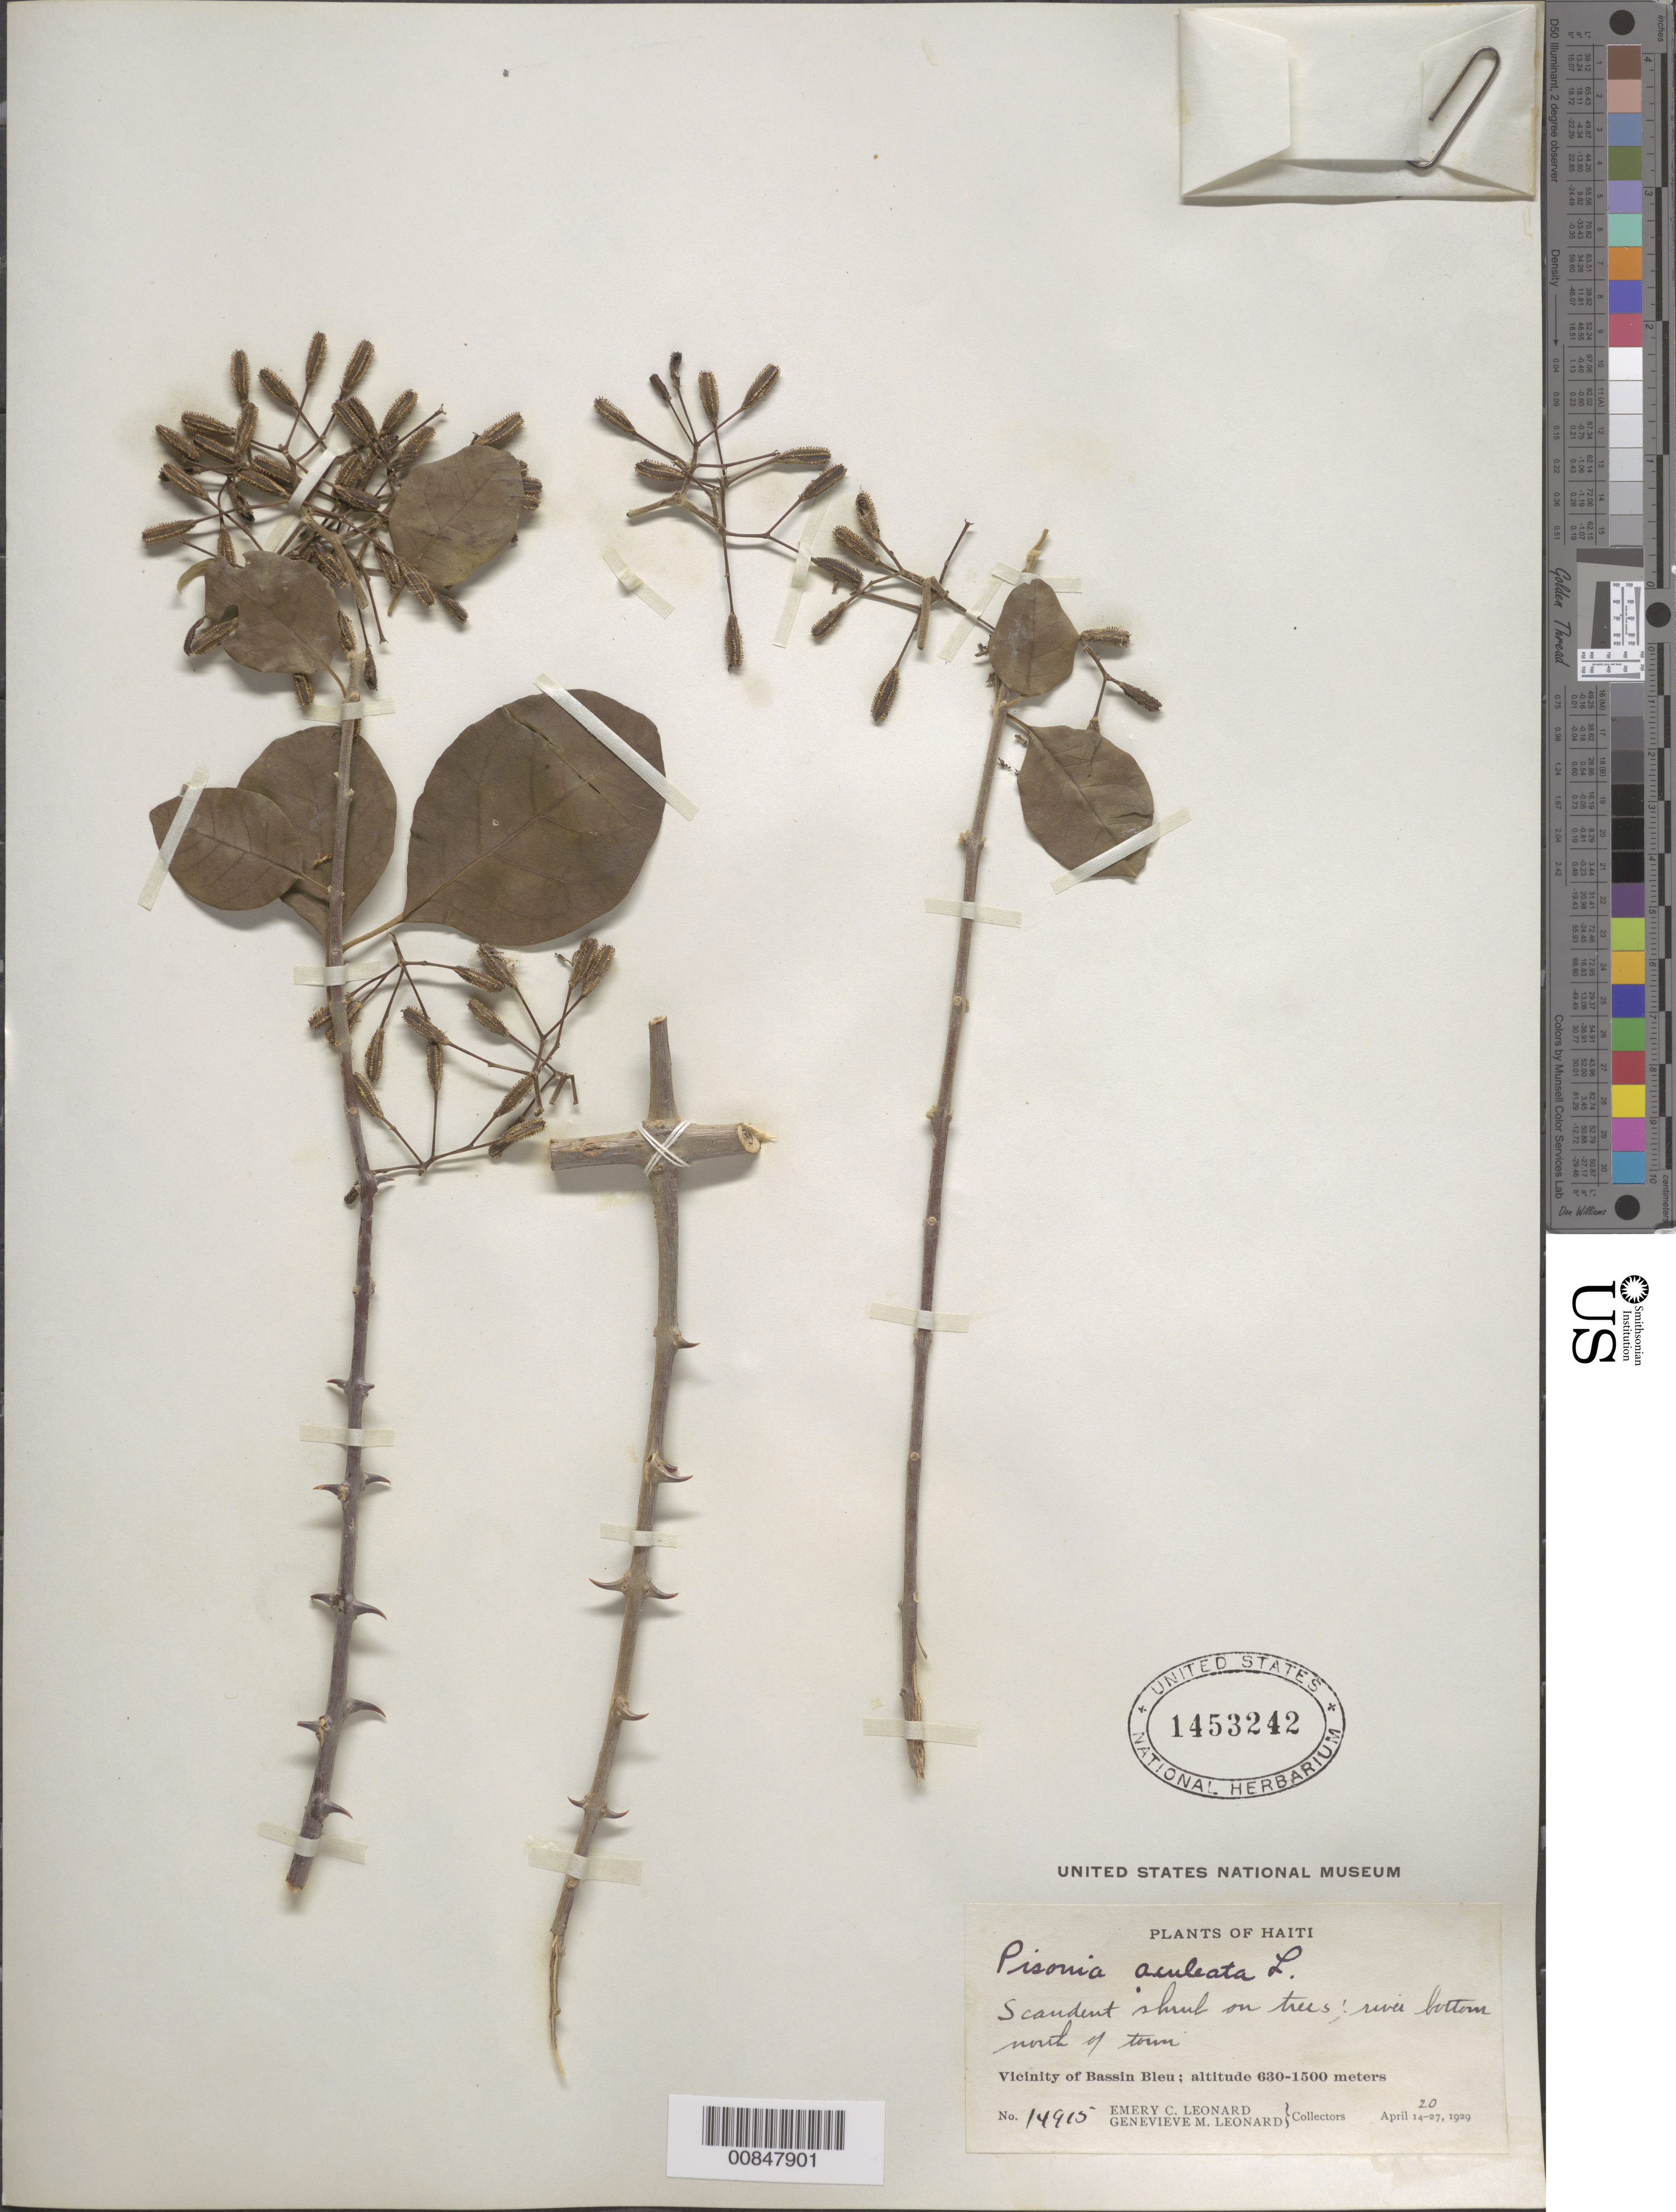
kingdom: Plantae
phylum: Tracheophyta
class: Magnoliopsida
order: Caryophyllales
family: Nyctaginaceae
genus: Pisonia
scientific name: Pisonia aculeata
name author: L.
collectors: E. C. Leonard & G. M. Leonard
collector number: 14915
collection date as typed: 20 Apr 1929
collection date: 1929-04-20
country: Haiti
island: Hispaniola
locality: Vicinity of Bassin Bleu. River bottom north of town.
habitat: On trees.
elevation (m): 630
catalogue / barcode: US 1453242